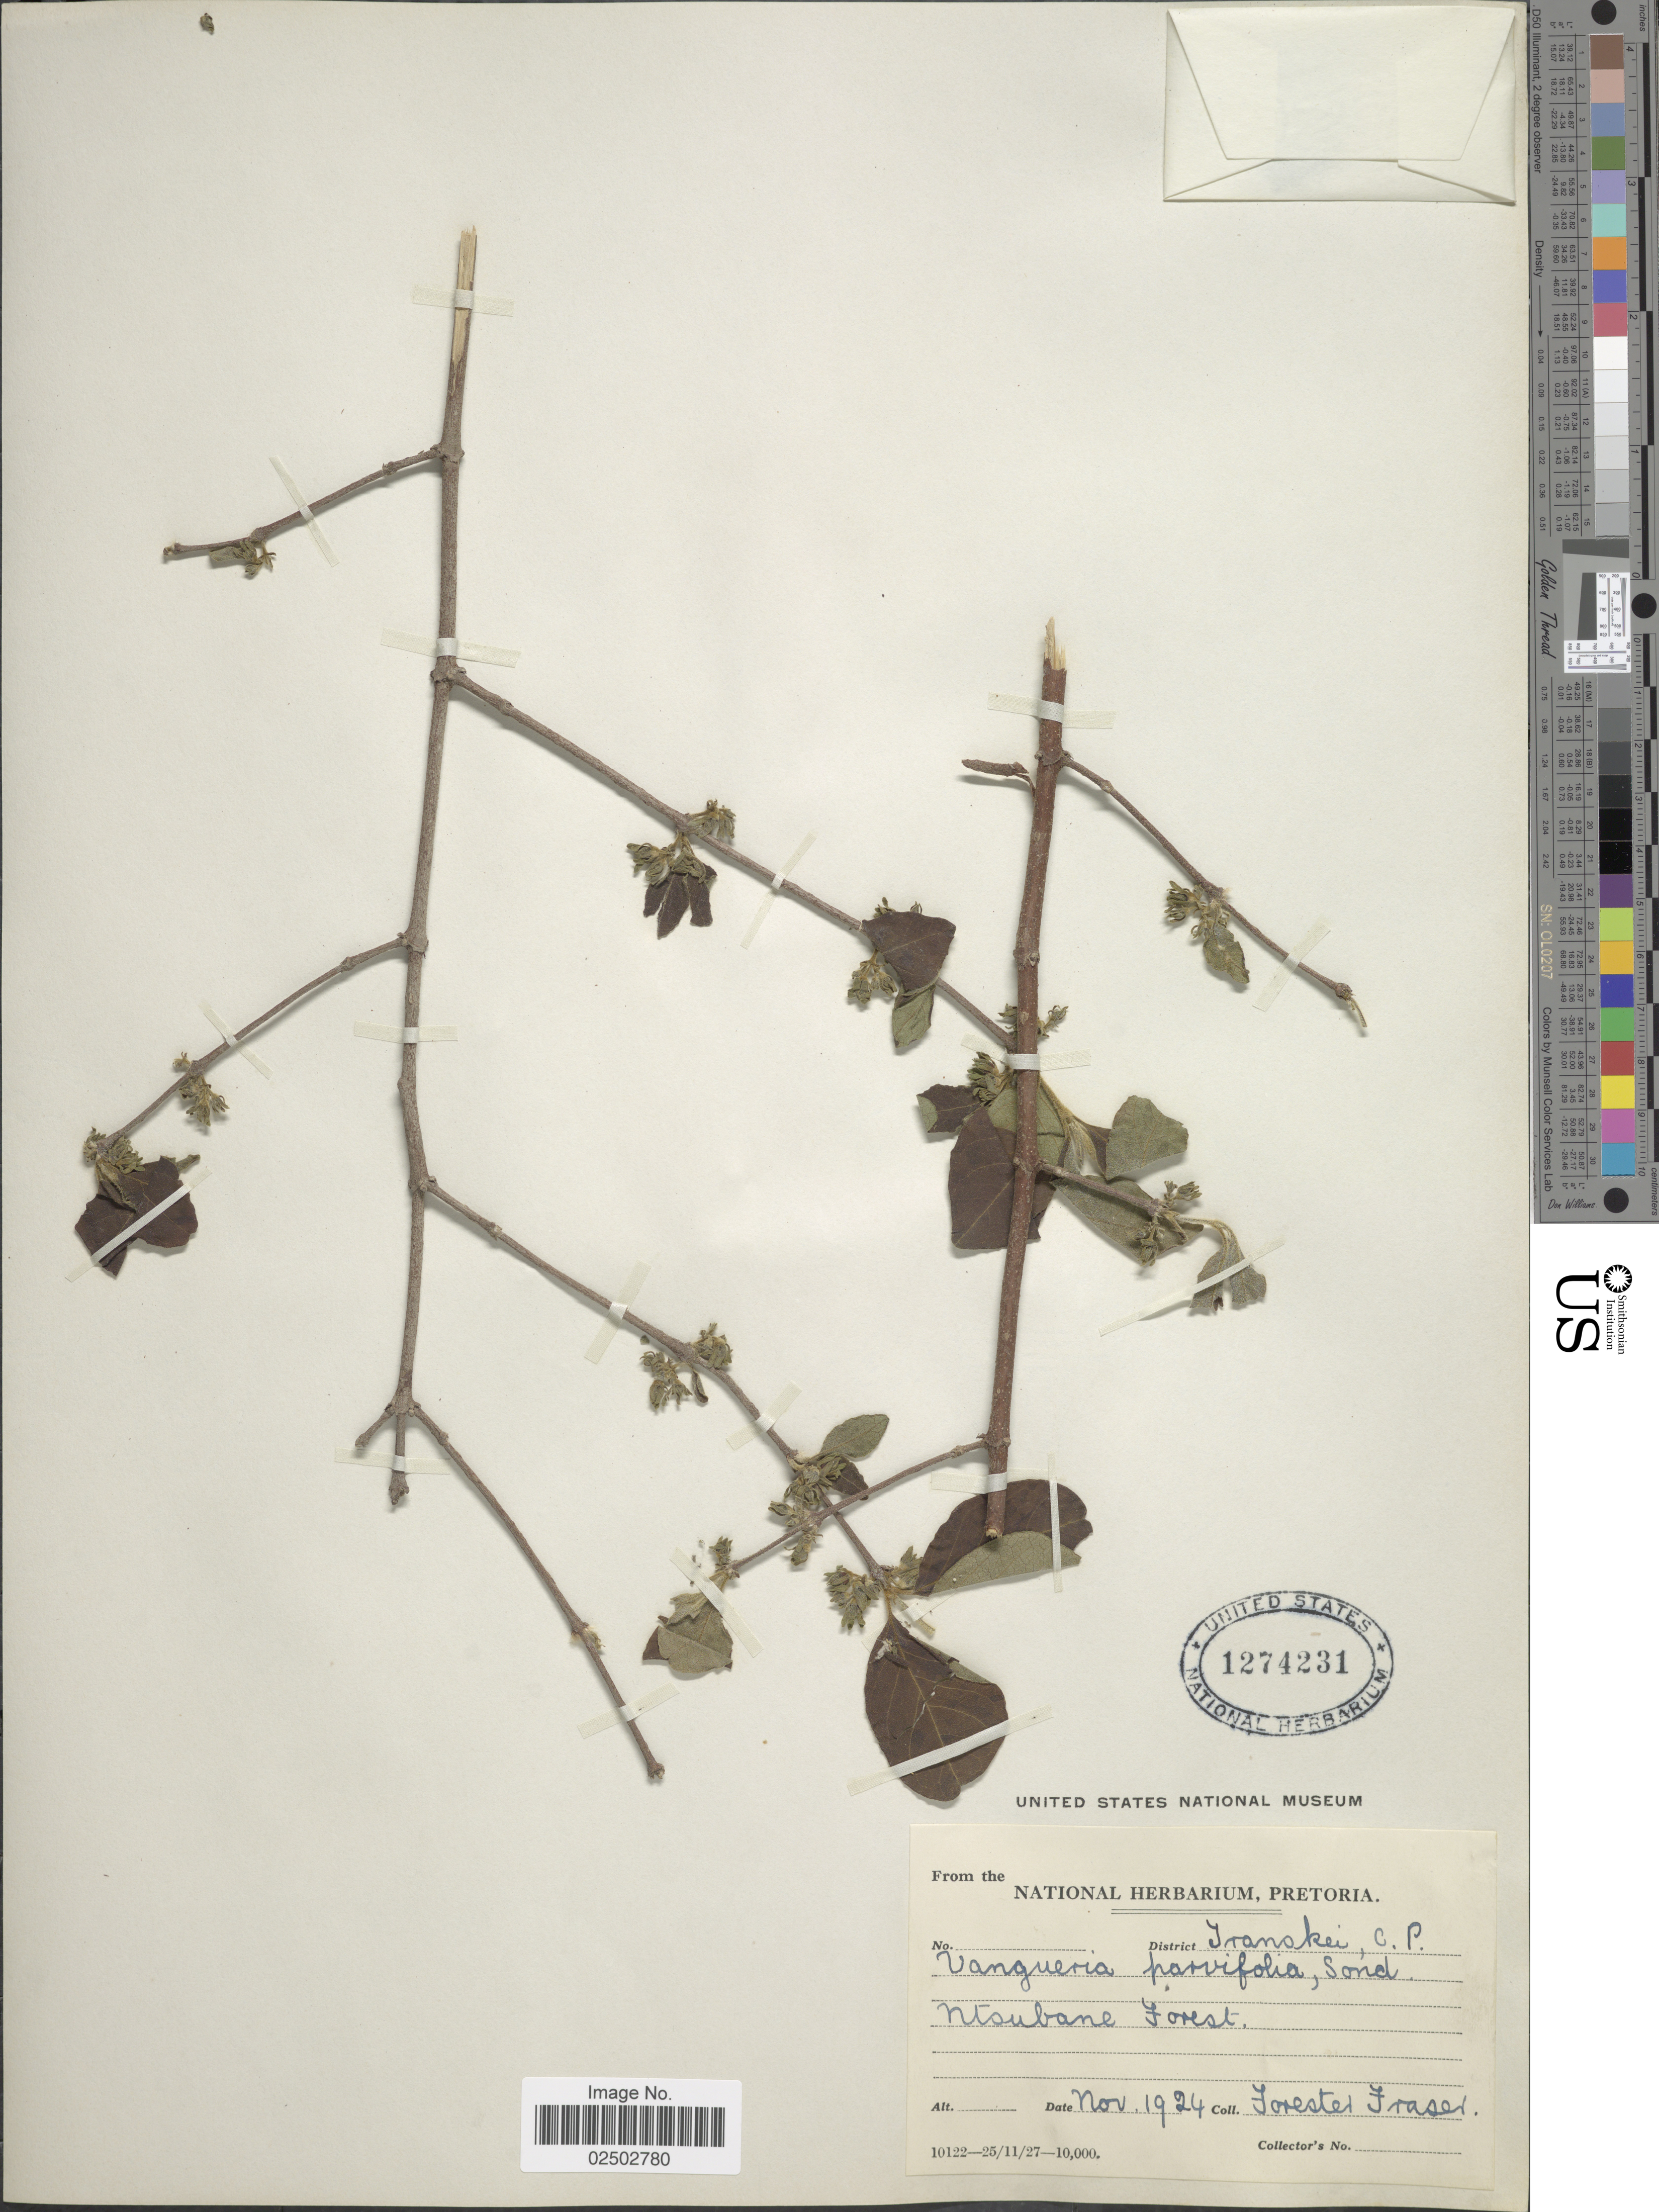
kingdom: Plantae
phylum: Tracheophyta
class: Magnoliopsida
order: Gentianales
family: Rubiaceae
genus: Tapiphyllum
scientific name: Tapiphyllum parvifolium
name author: (Sond.) Robyns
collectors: Forester Fraser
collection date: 1924-11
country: South Africa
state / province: Eastern Cape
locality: Transkei, C. P., Ntsubane Forest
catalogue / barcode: US 1274231